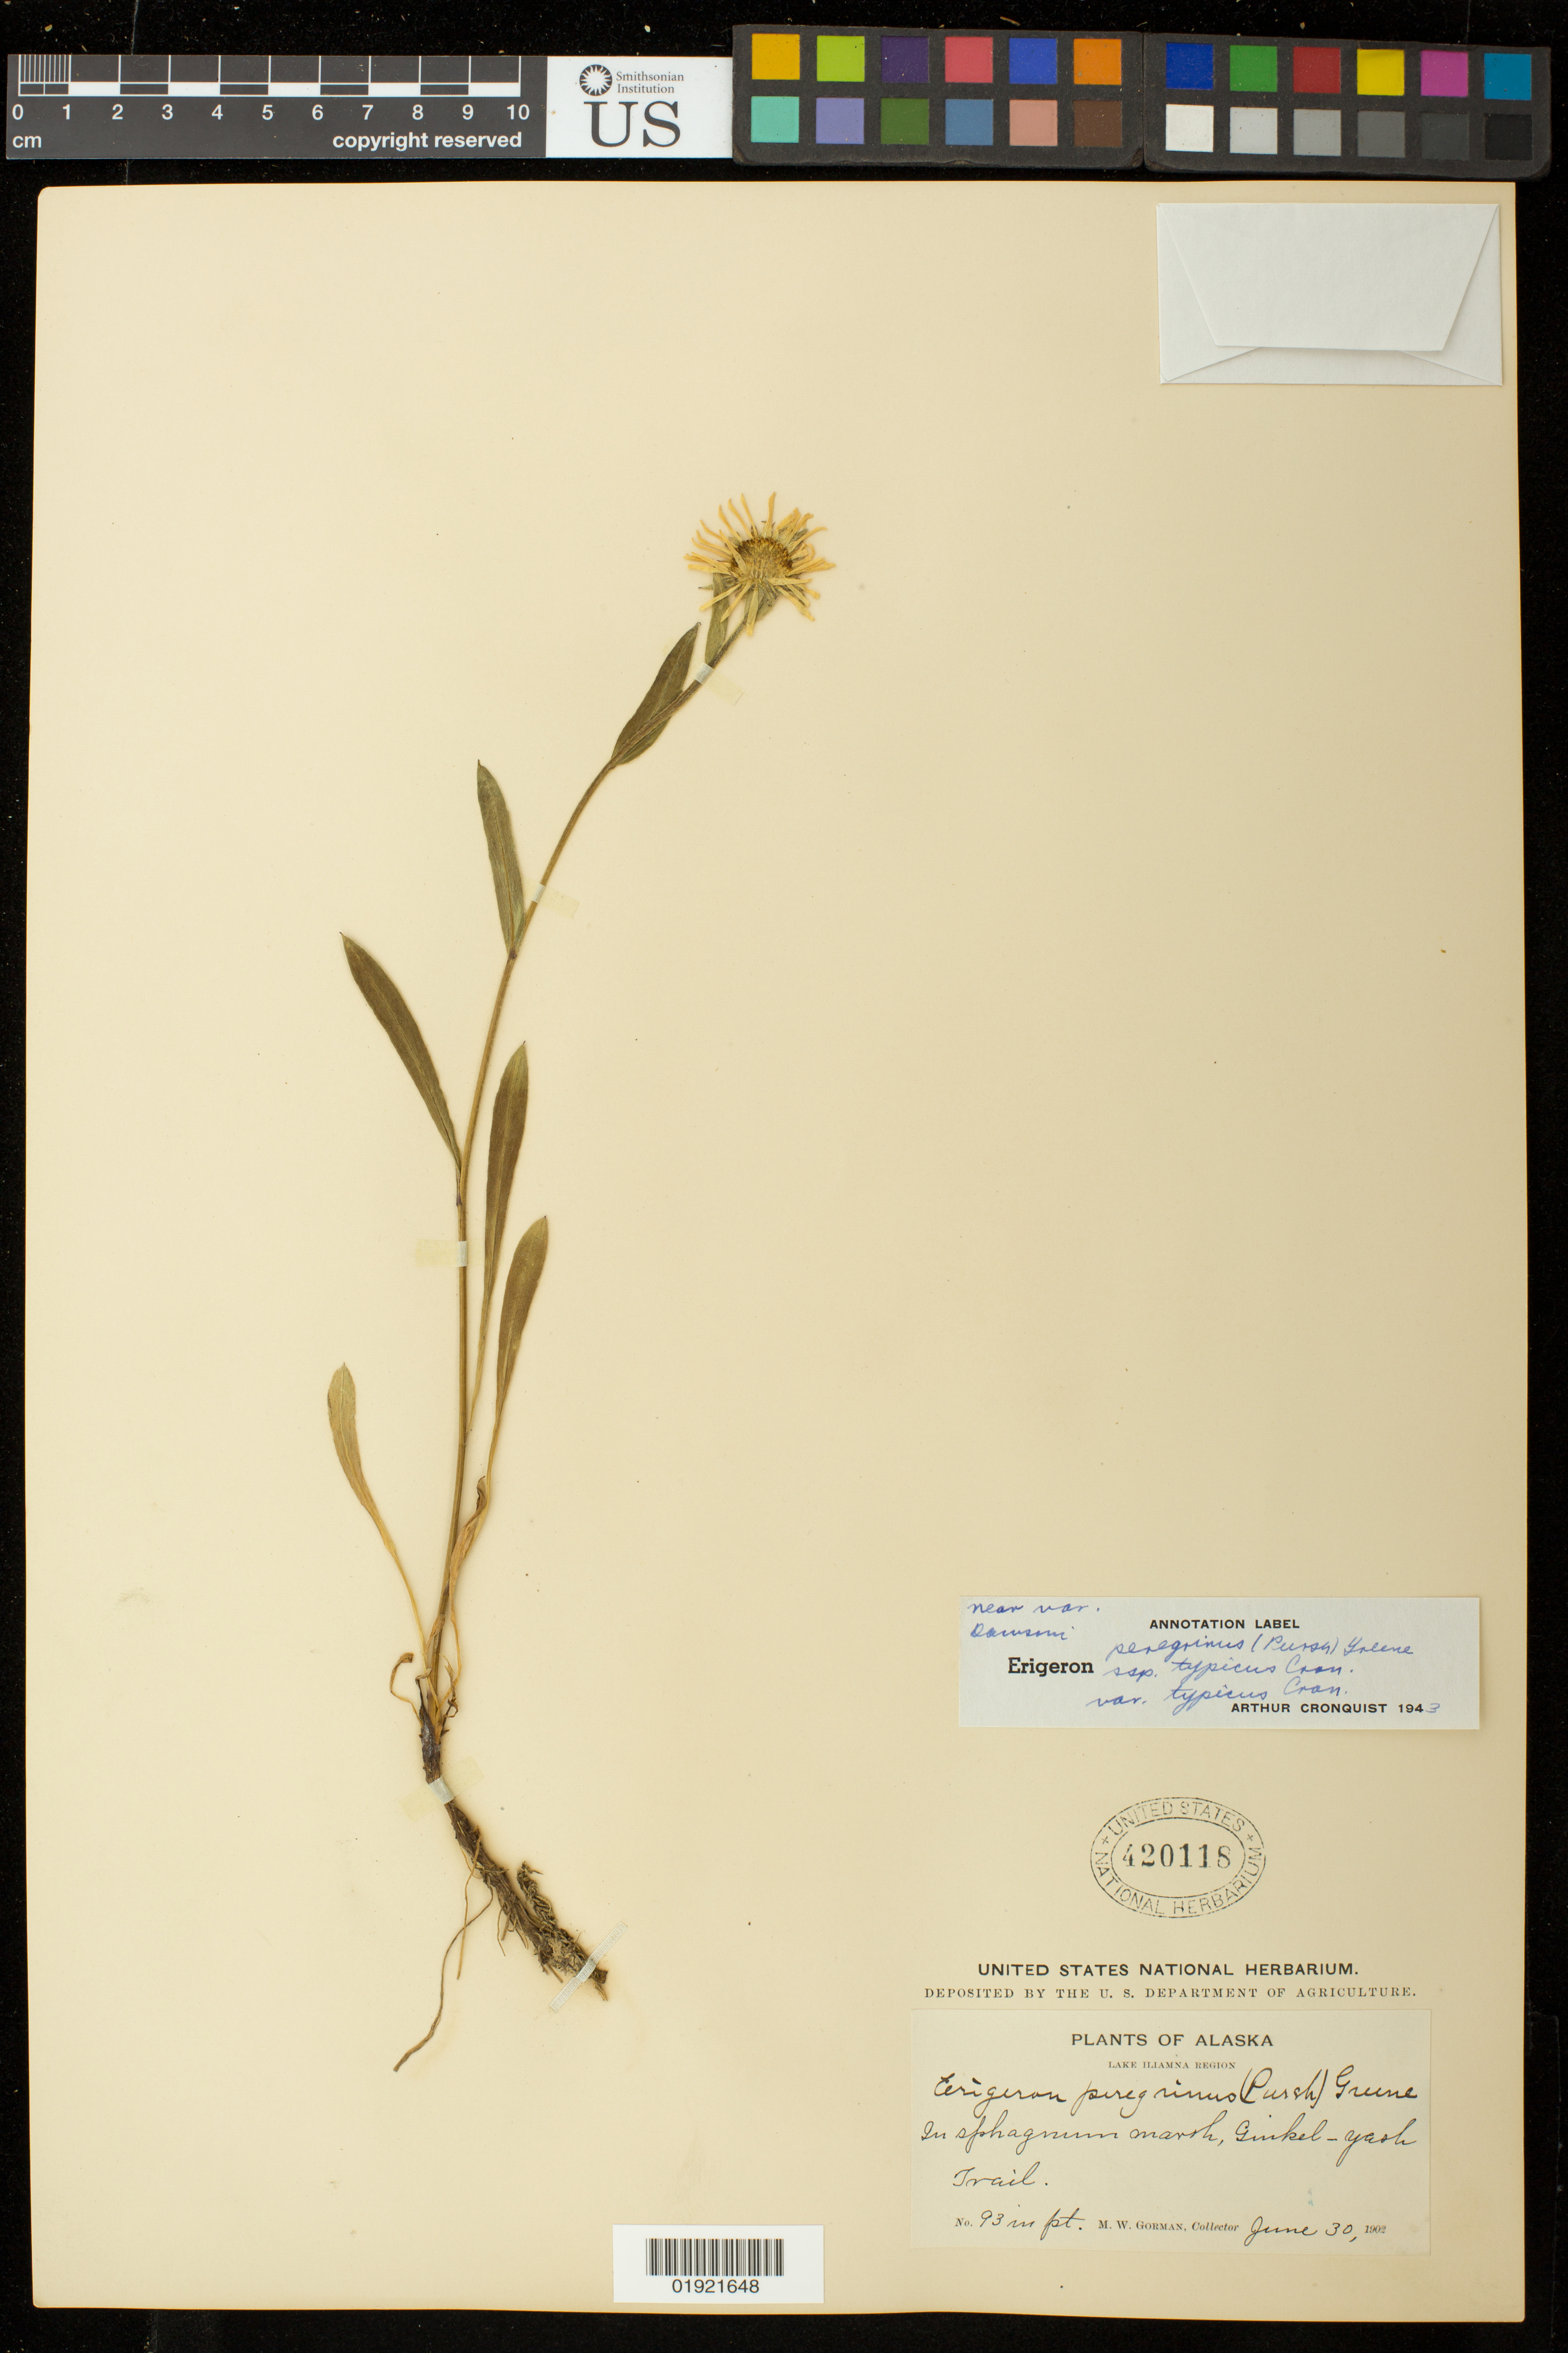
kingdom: Plantae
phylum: Tracheophyta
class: Magnoliopsida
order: Asterales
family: Asteraceae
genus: Erigeron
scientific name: Erigeron peregrinus subsp. typicus var. typicus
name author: (Pursh) Greene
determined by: Cronquist, A. J.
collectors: M. W. Gorman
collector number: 93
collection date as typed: June 30, 1902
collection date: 1902-06-30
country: United States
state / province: Alaska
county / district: Lake And Peninsula Borough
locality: In sphagnum marsh, Ginkel-yash (?)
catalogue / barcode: US 420118